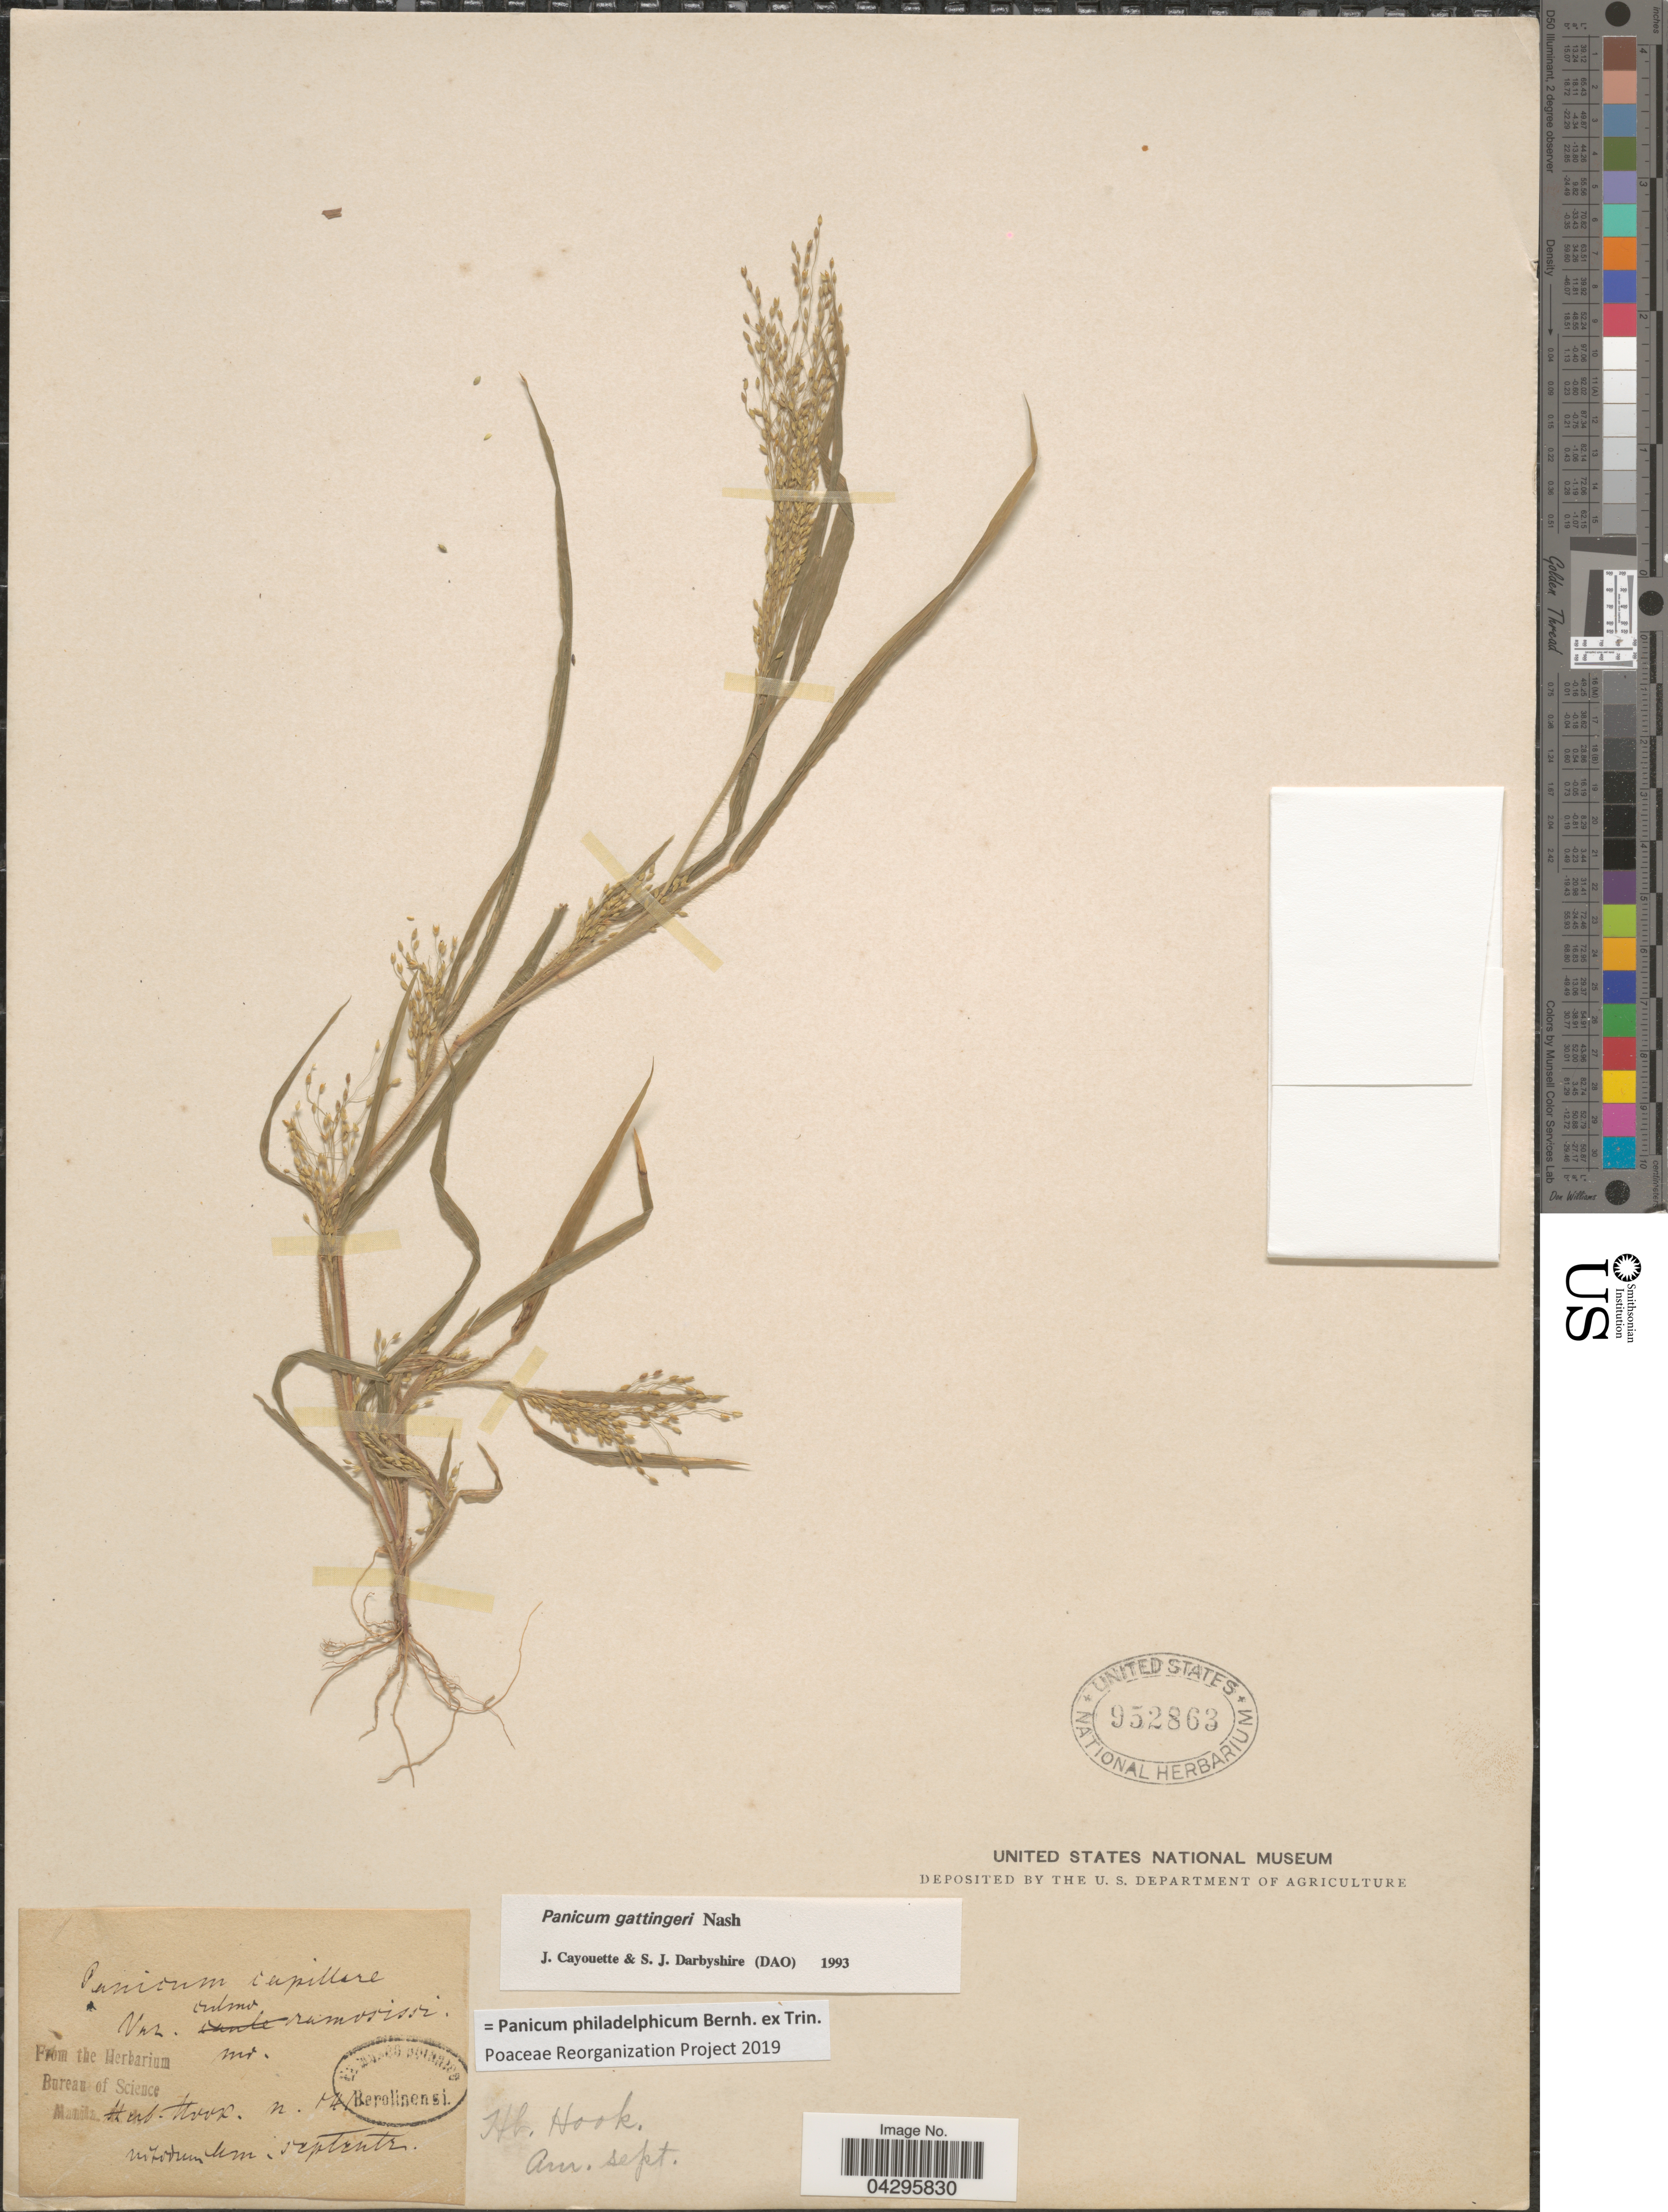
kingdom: Plantae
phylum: Tracheophyta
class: Liliopsida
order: Poales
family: Poaceae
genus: Panicum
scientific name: Panicum philadelphicum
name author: Bernh. ex Trin.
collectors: ex herb. Hook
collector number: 141*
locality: Am. Sept.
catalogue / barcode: US 952863